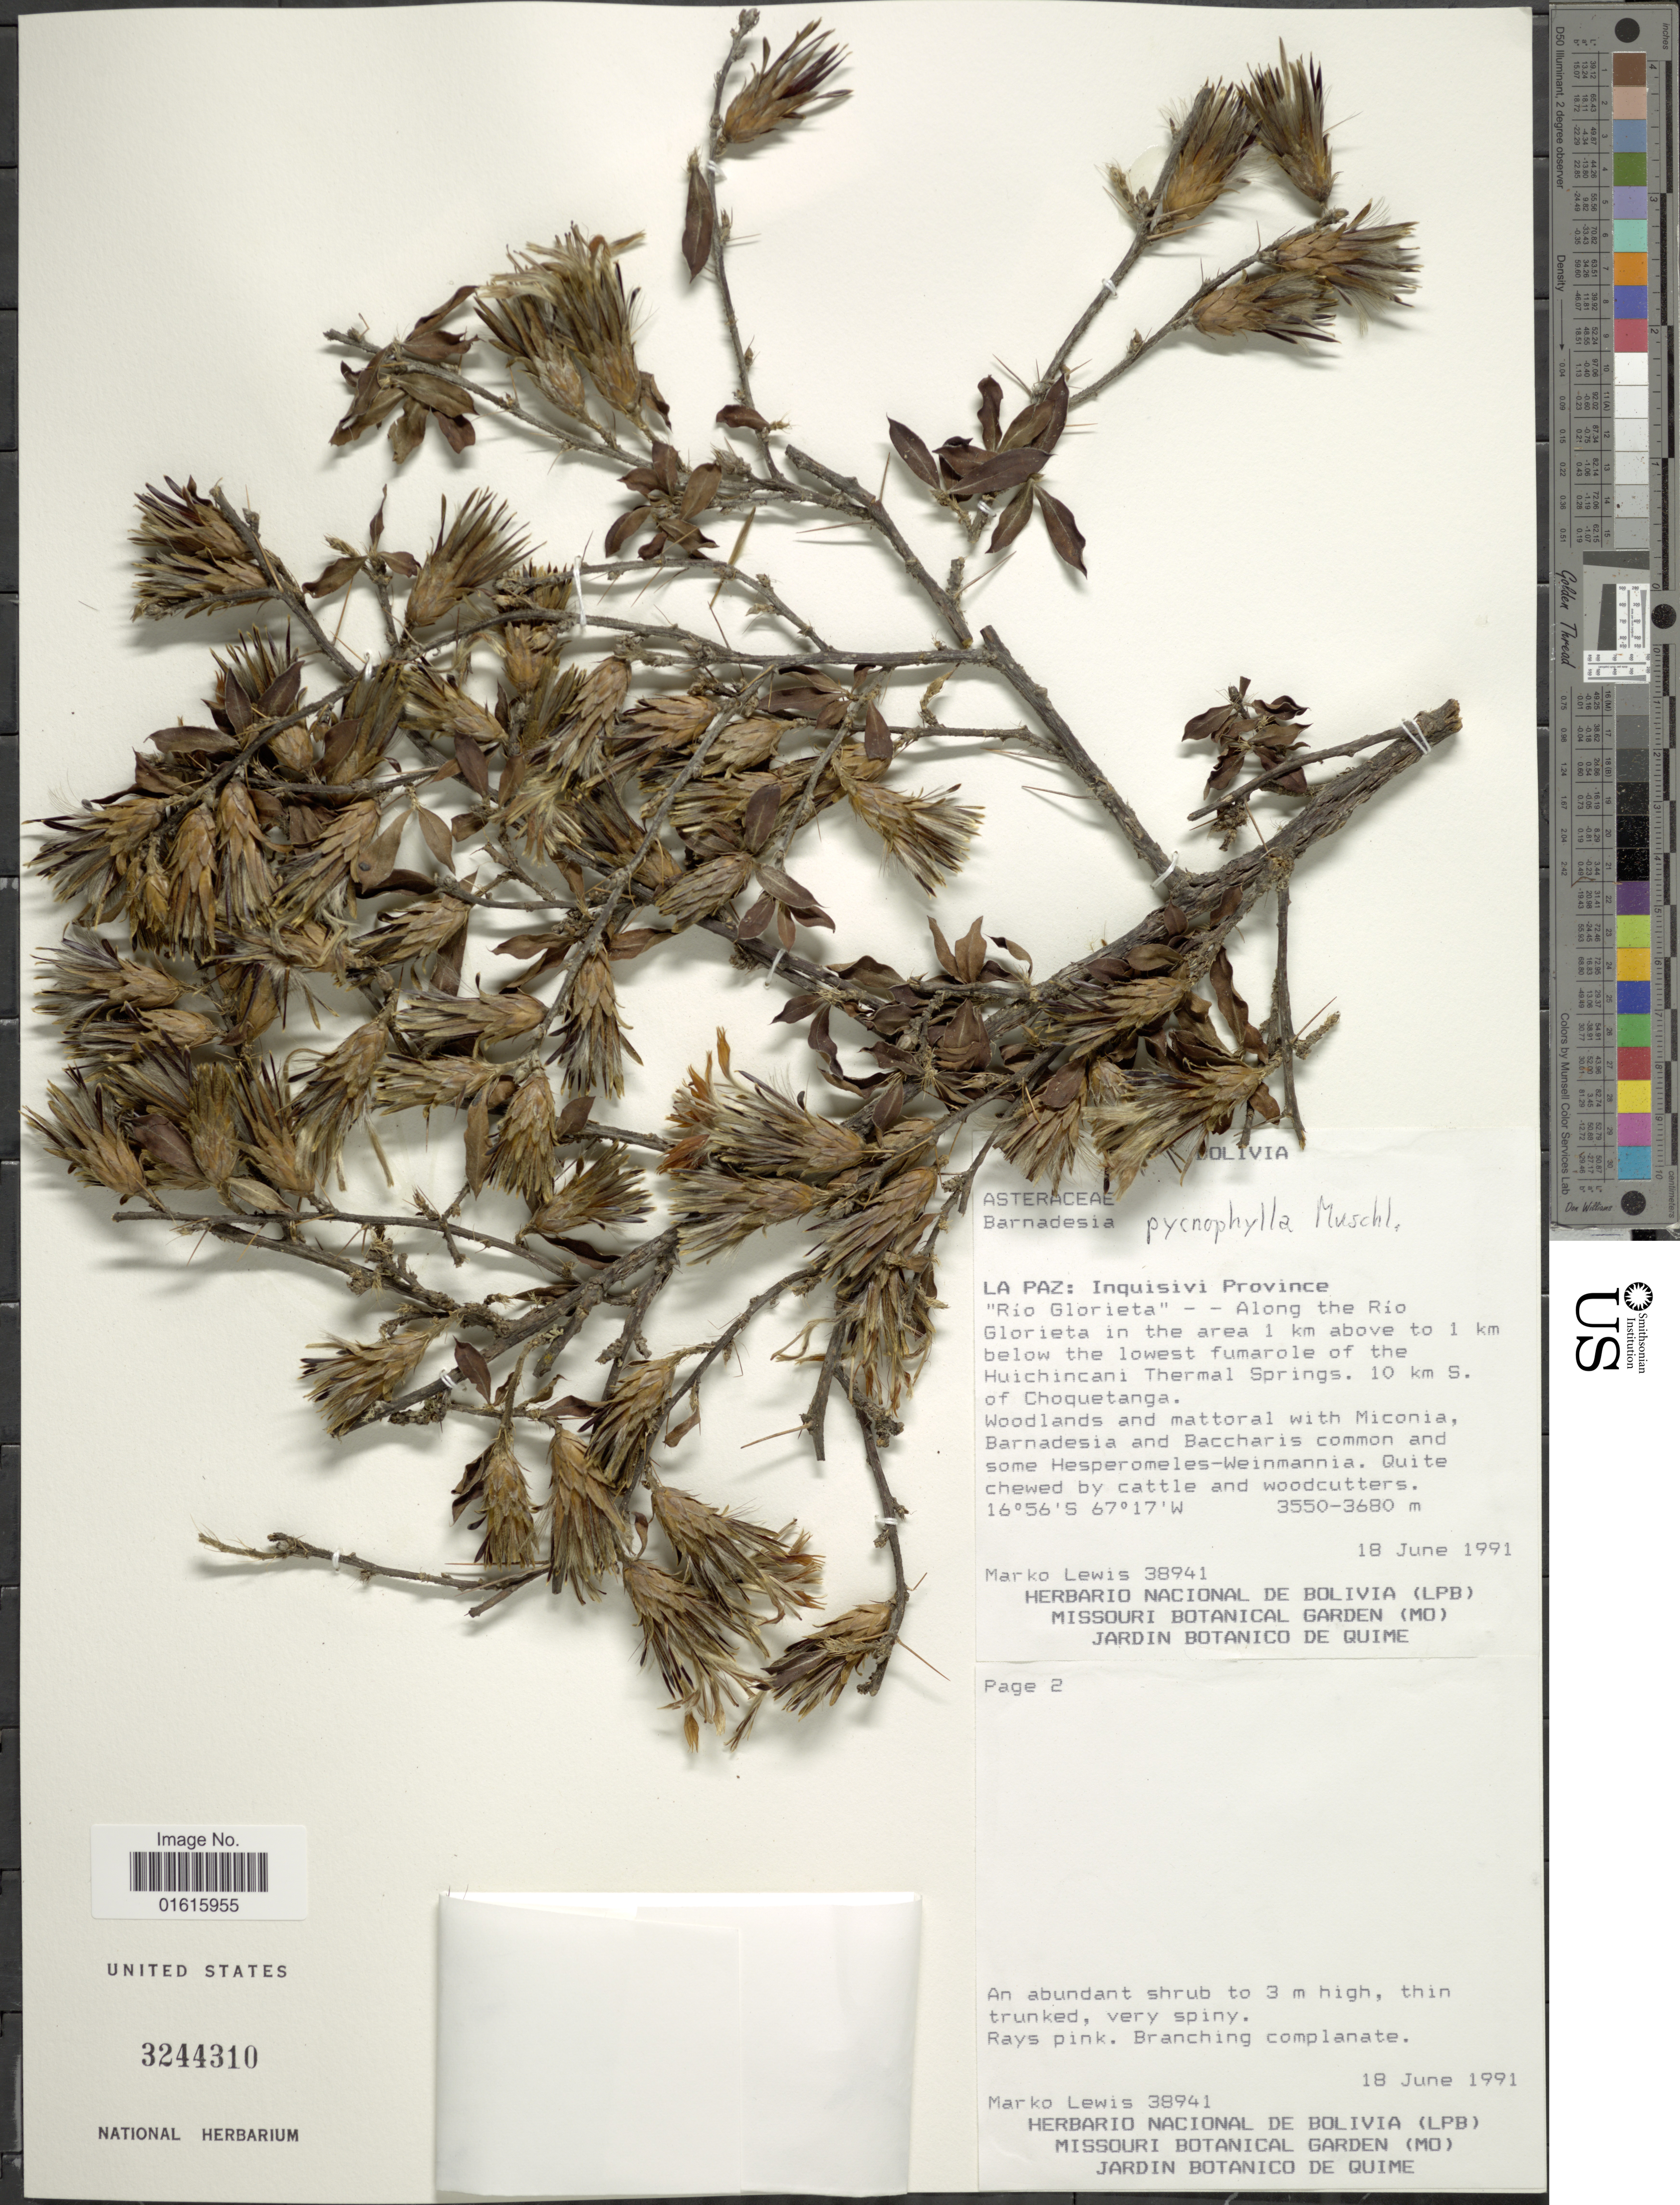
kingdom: Plantae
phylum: Tracheophyta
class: Magnoliopsida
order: Asterales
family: Asteraceae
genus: Barnadesia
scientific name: Barnadesia pycnophylla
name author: Muschl.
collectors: M. A. Lewis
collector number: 38941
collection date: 1991-06-18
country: Bolivia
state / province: La Paz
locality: Inquisivi Province Rio Glorieta, Along the Rio Glorieta in the area 1 km above to 1 km below the lowest fumarole of the Huichincani Thermal Springs. 10 km S of Choquetanga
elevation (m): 3550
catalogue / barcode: US 3244310